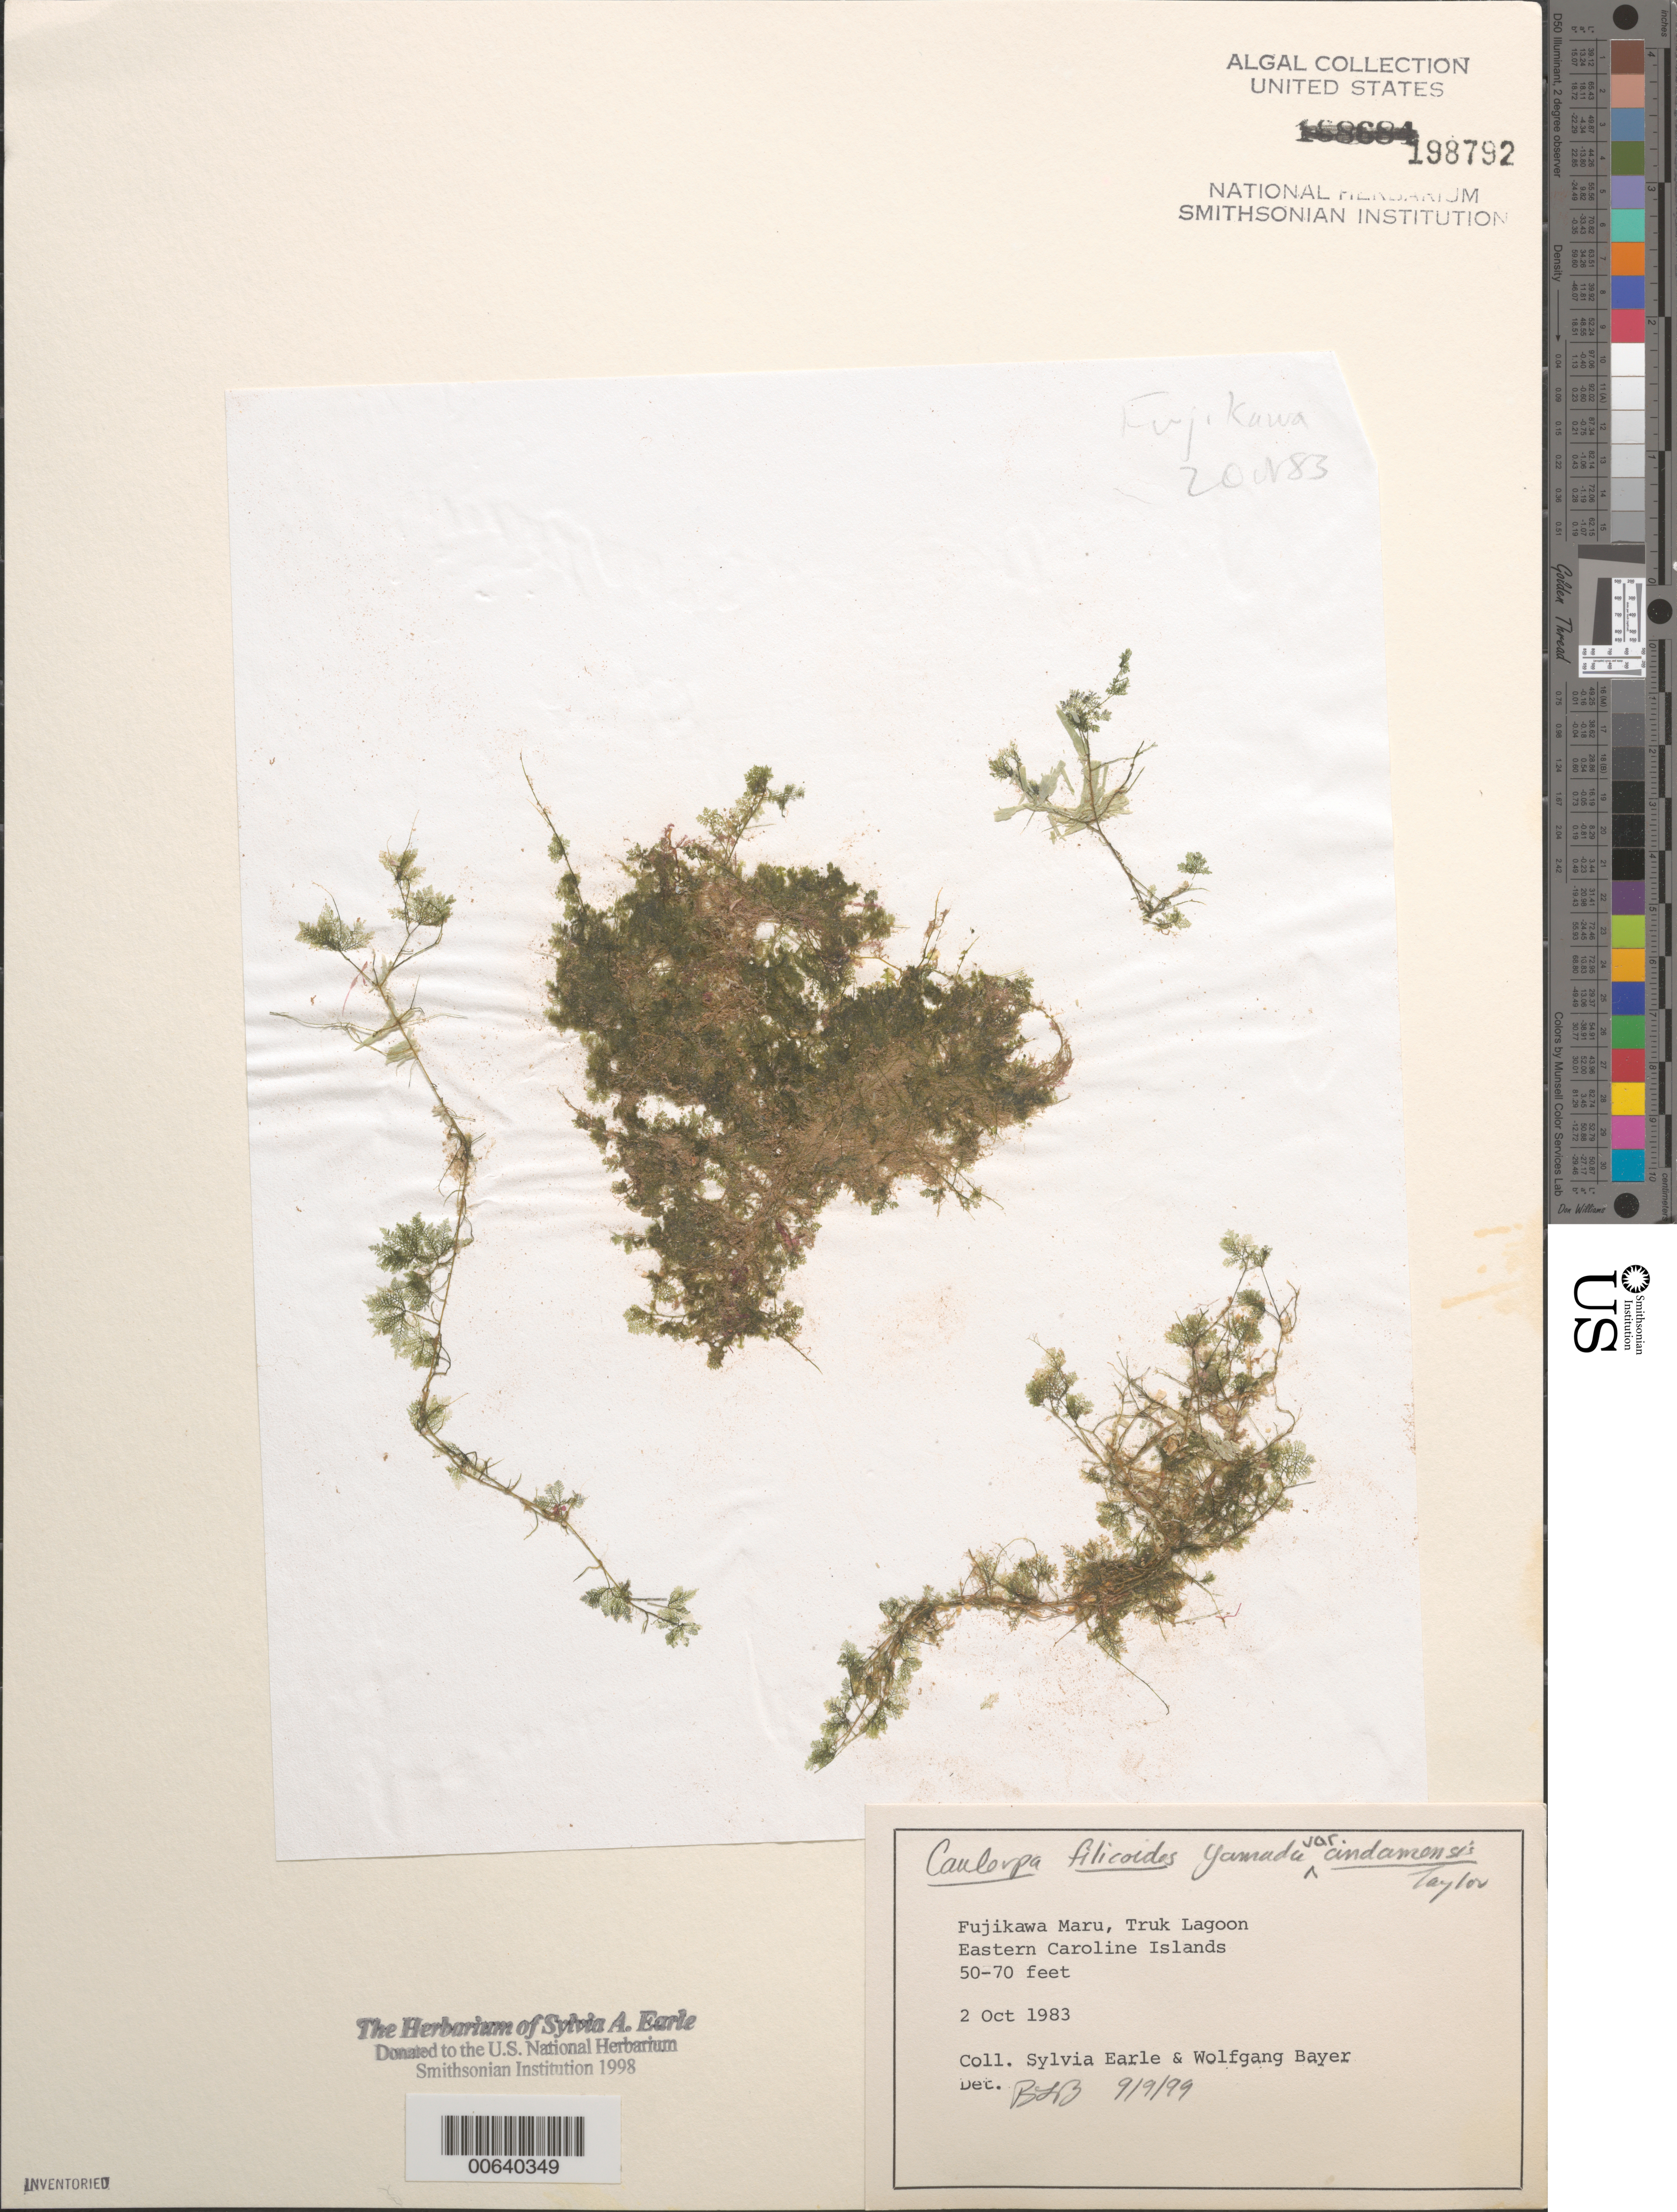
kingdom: Plantae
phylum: Chlorophyta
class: Ulvophyceae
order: Bryopsidales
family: Caulerpaceae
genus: Caulerpa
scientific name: Caulerpa filicoides var. andamanensis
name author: W.R. Taylor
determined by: Brooks, B. L., (BOT), Smithsonian Institution - National Museum of Natural History (UNITED STATES)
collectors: S. A. Earle & W. Bayer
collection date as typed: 02 Oct 1983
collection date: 1983-10-02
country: Micronesia, Federated States of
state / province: Truk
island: Truk (Chuuk) Is.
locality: Fujikawa Maru, Chuuk Lagoon [Truk Lagoon]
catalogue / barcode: US 198792